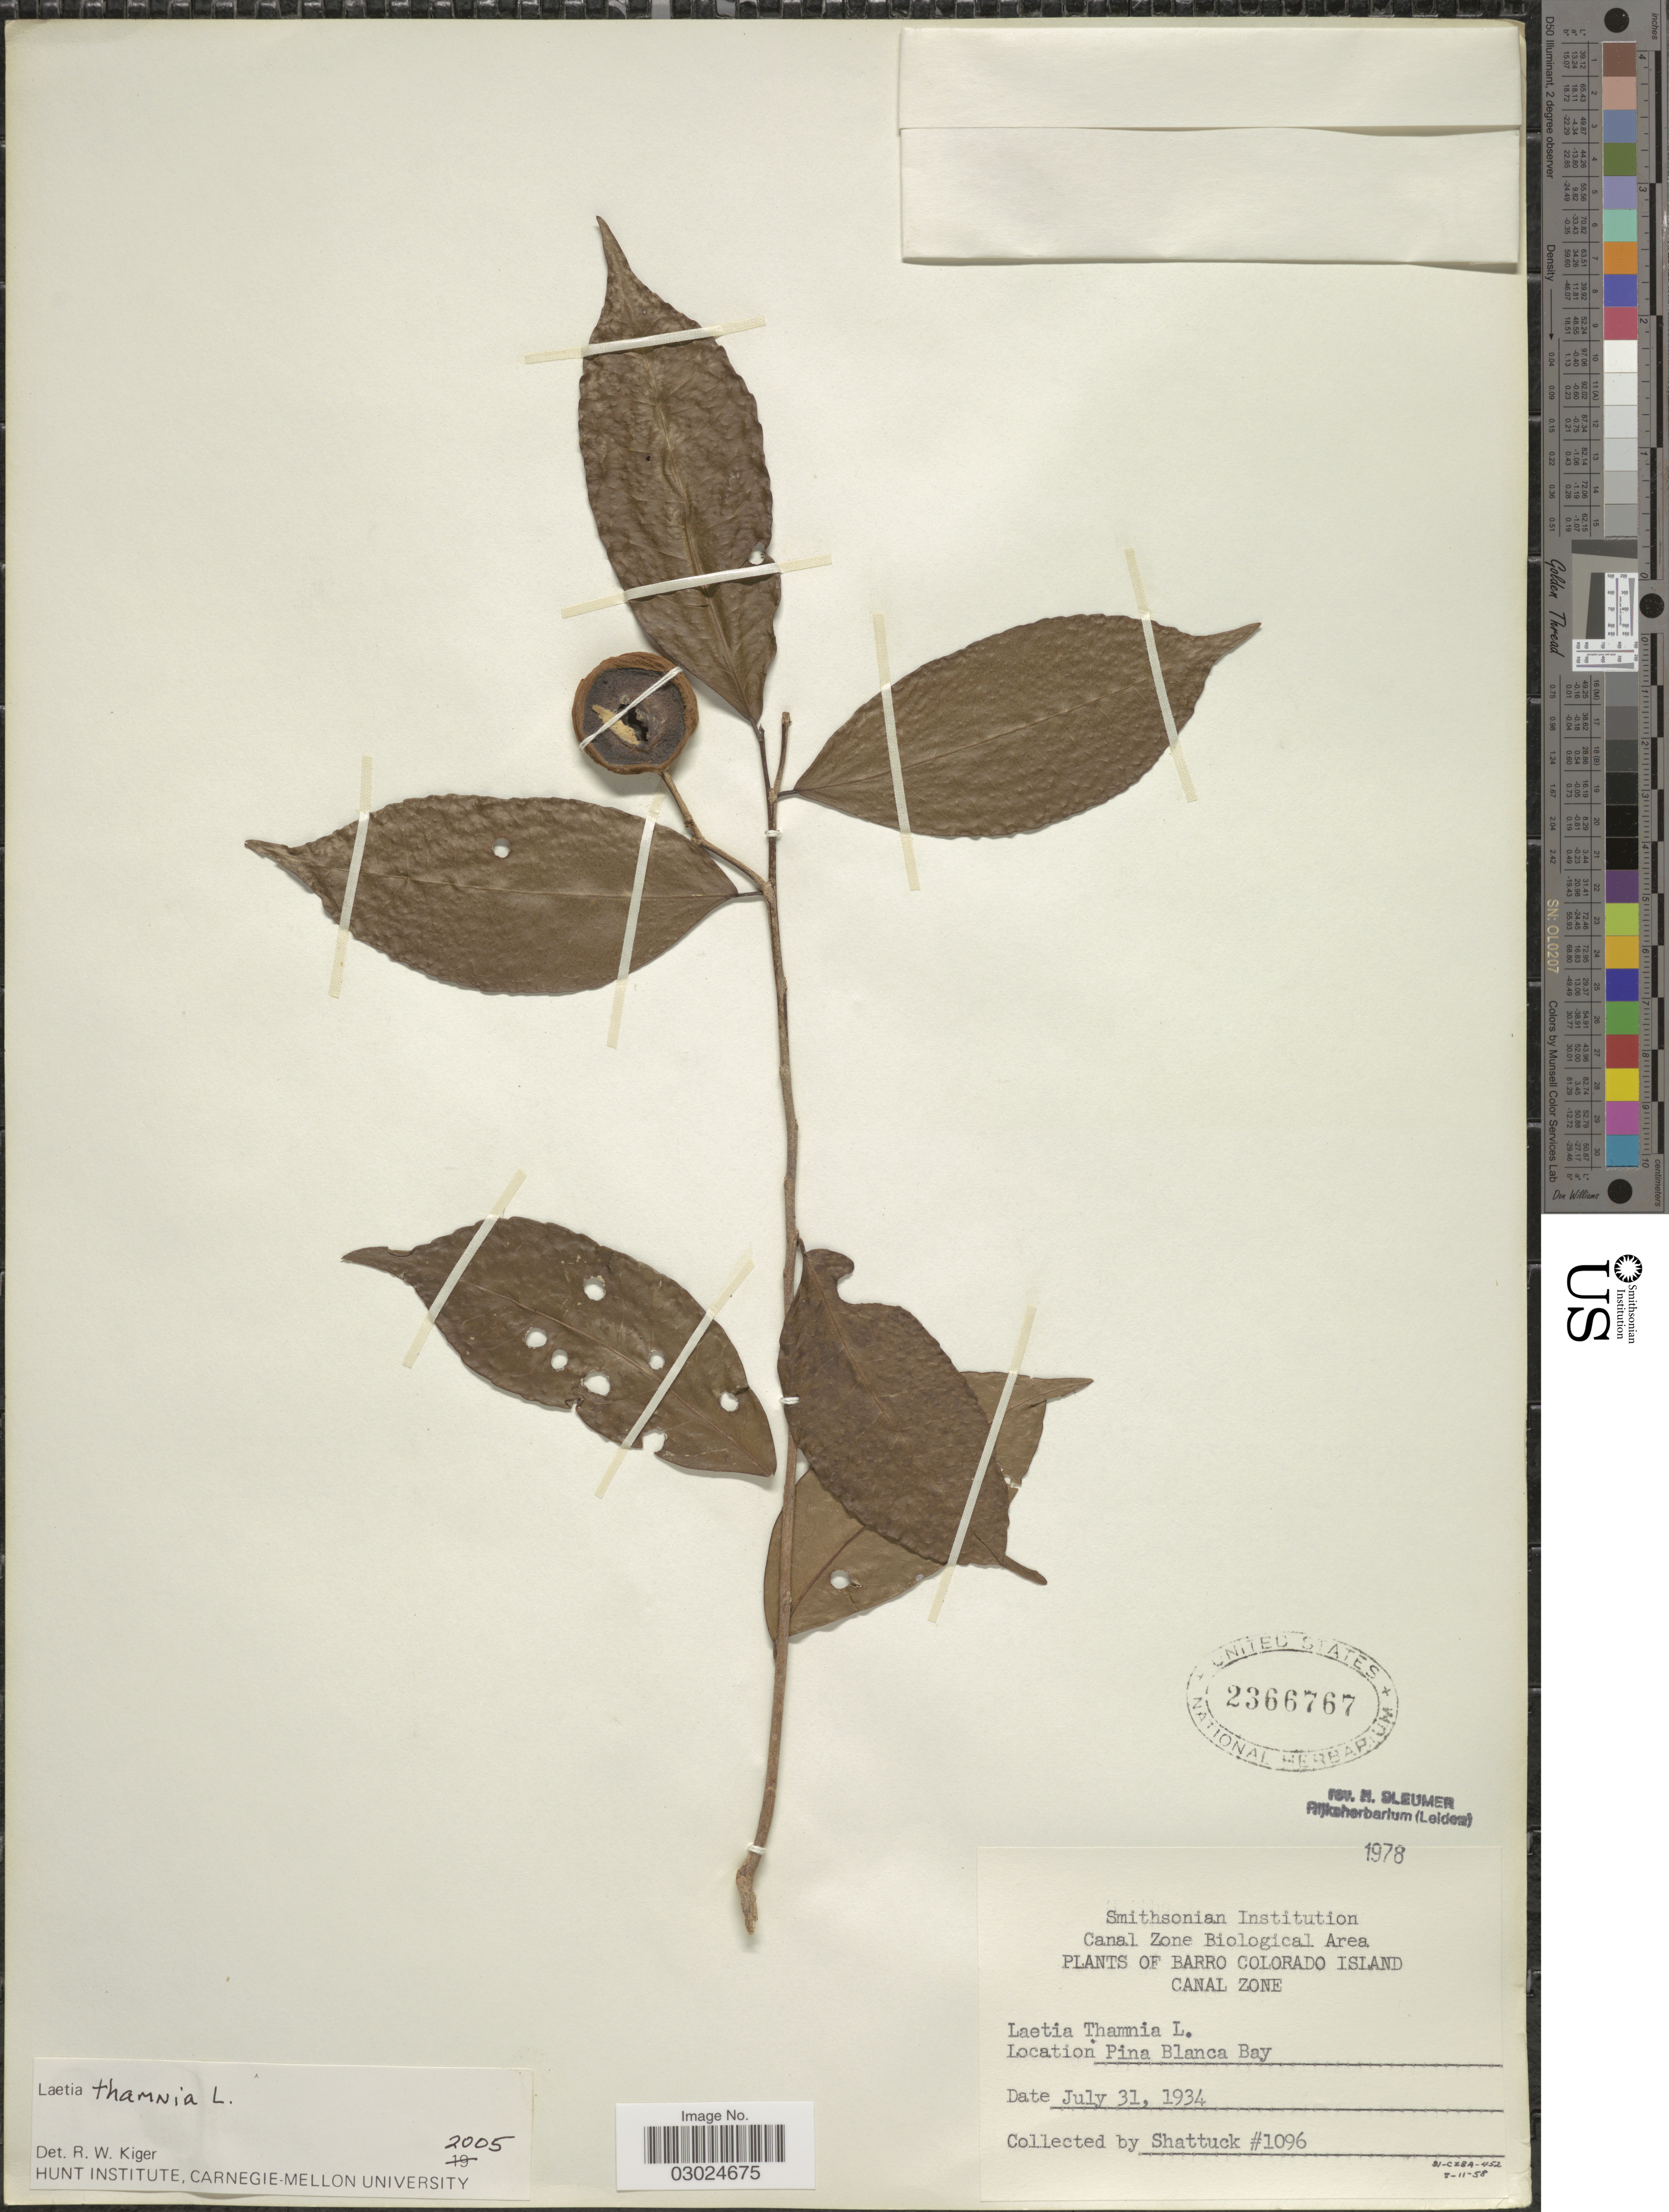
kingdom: Plantae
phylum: Tracheophyta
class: Magnoliopsida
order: Malpighiales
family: Salicaceae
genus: Laetia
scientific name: Laetia thamnia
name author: L.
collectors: Shattuck, --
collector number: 1096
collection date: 1934-07-31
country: Panama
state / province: Panamá Oeste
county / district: Canal Zone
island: Barro Colorado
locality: Barro Colorado Island. Canal Zone. Pina Blanca Bay.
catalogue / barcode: US 2366767